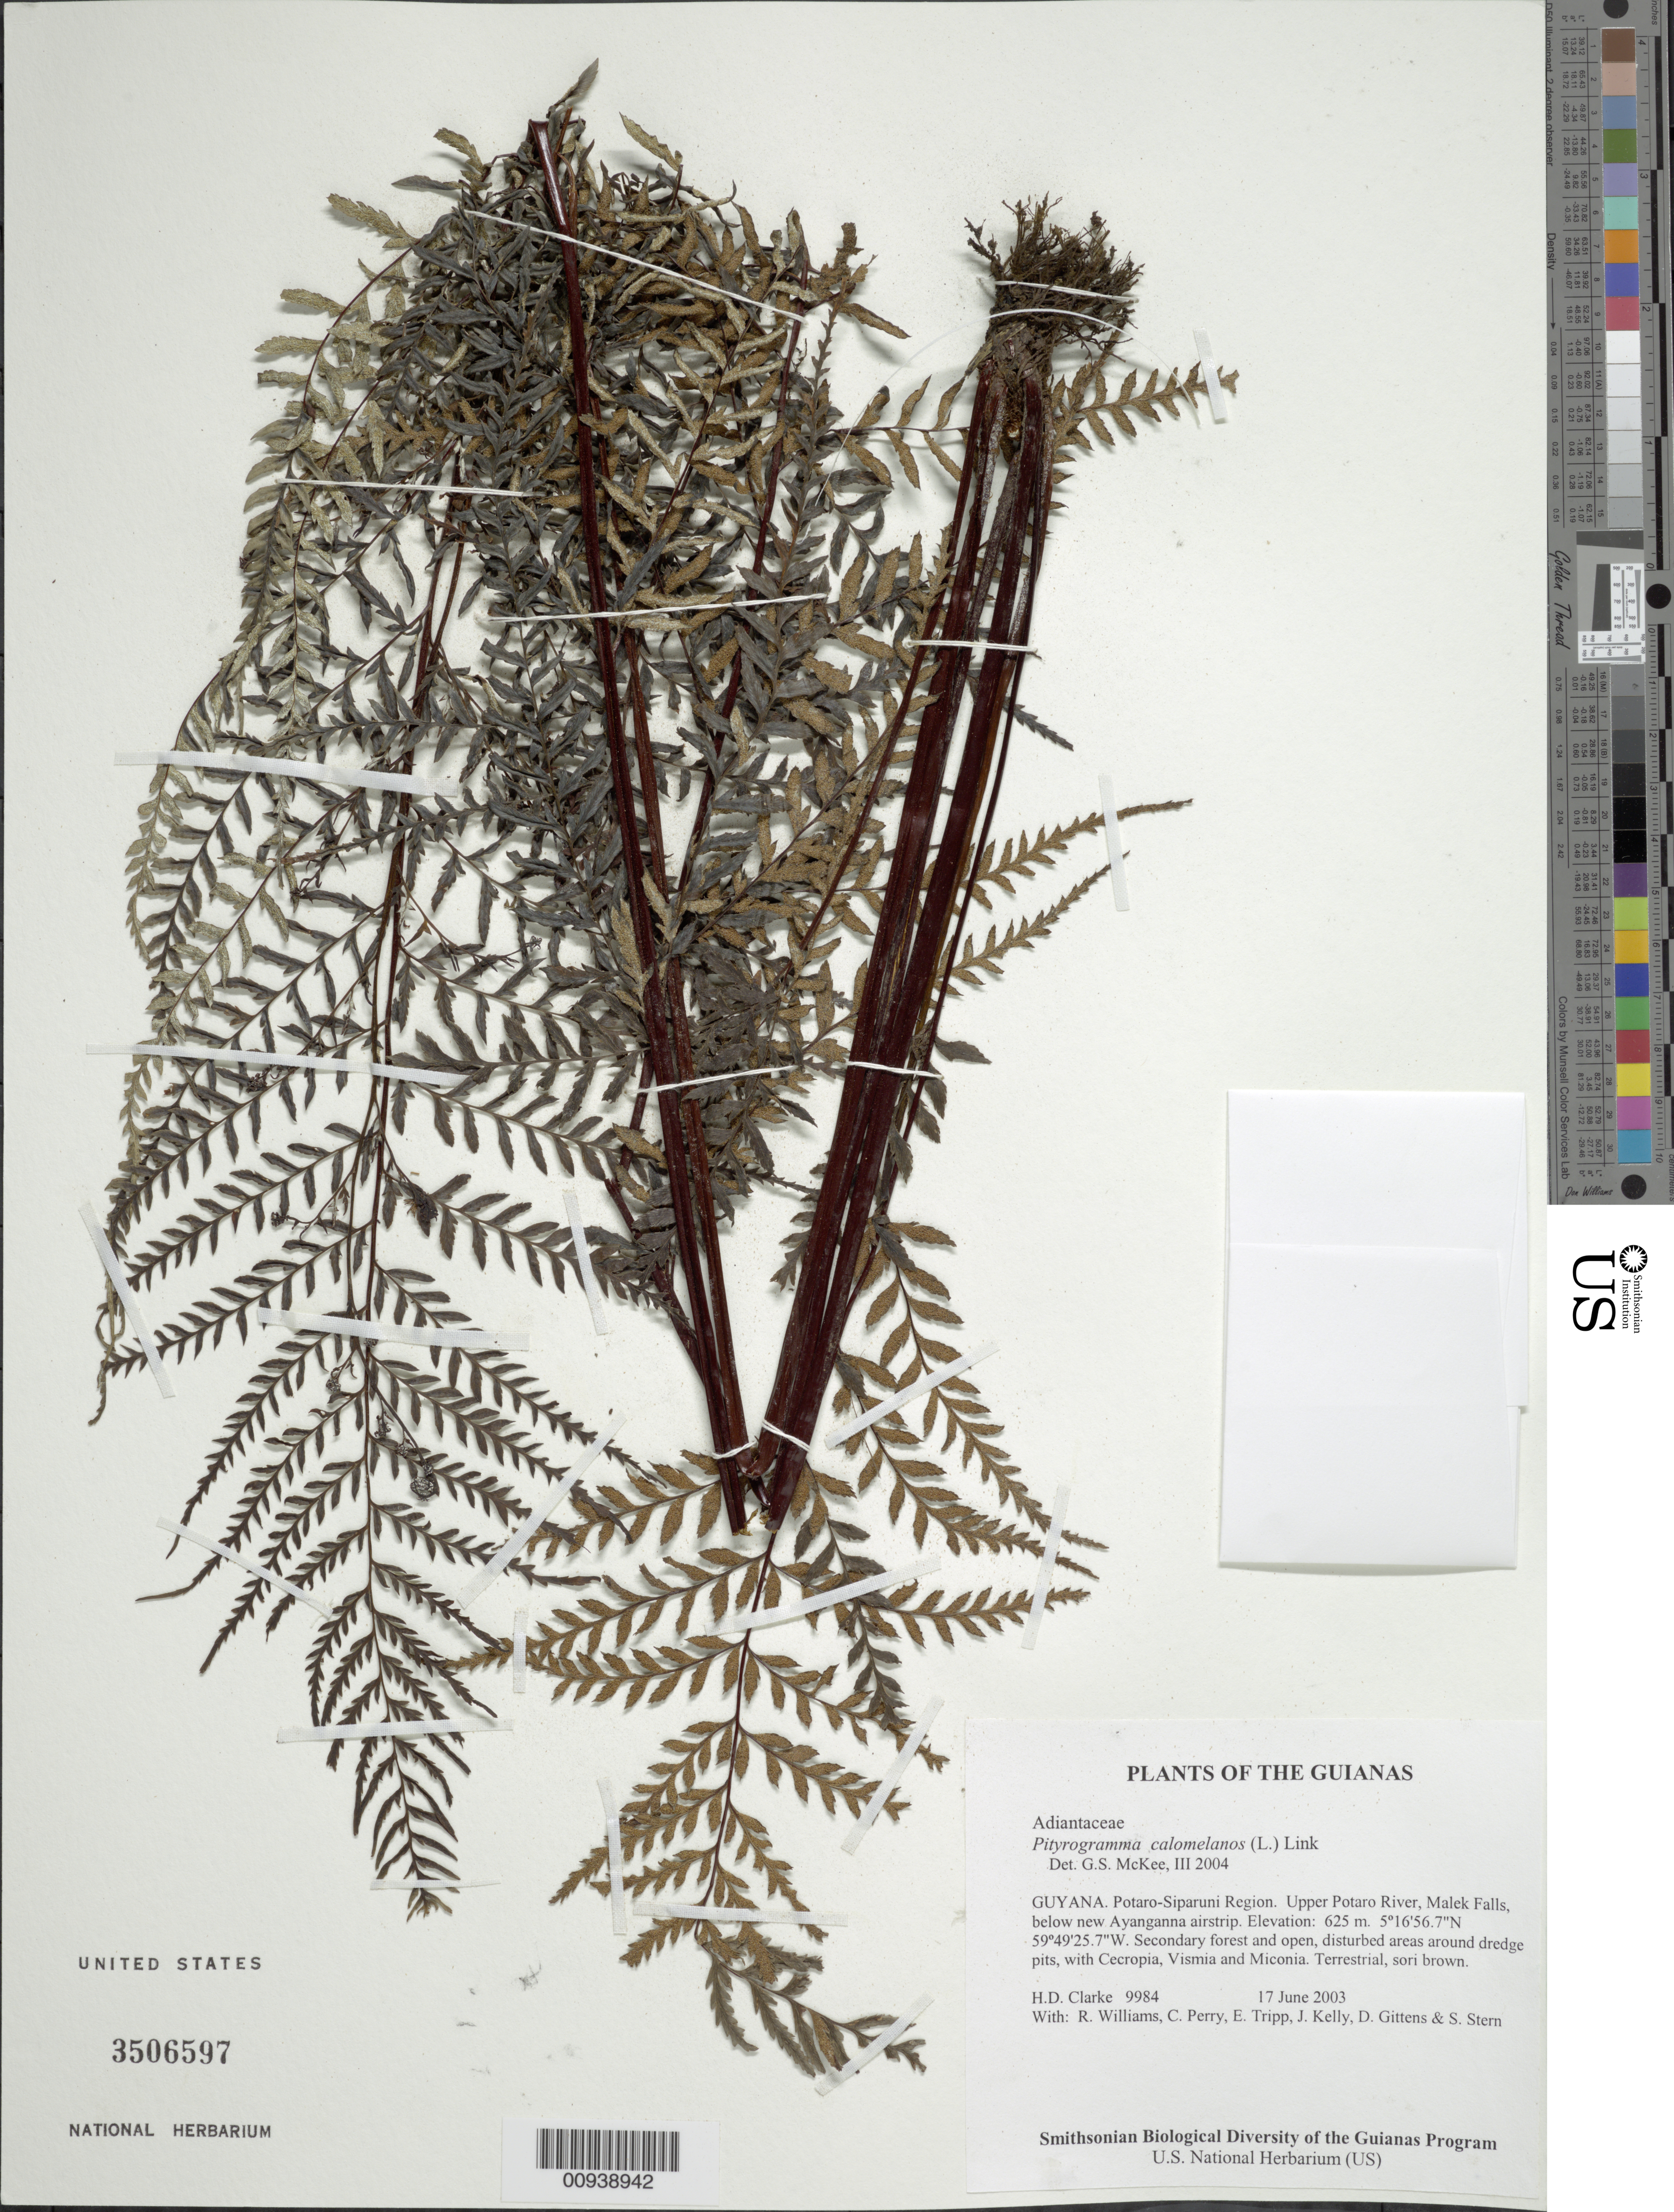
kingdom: Plantae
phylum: Tracheophyta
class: Polypodiopsida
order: Polypodiales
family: Pteridaceae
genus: Pityrogramma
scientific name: Pityrogramma calomelanos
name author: (L.) Link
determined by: McKee, G. S., (US), NMNH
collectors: H. D. Clarke, R. Williams, C. Perry, E. Tripp, J. Kelly, D. Gittens & S. R. Stern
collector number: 9984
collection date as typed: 17 June 2003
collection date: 2003-06-17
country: Guyana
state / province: Potaro-Siparuni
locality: Upper Potaro River, Malek Falls, below new Ayanganna airstrip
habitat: Secondary forest and open, disturbed areas around dredge pits, with Cecropia, Vismia and Miconia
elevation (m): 625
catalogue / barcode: US 3506597